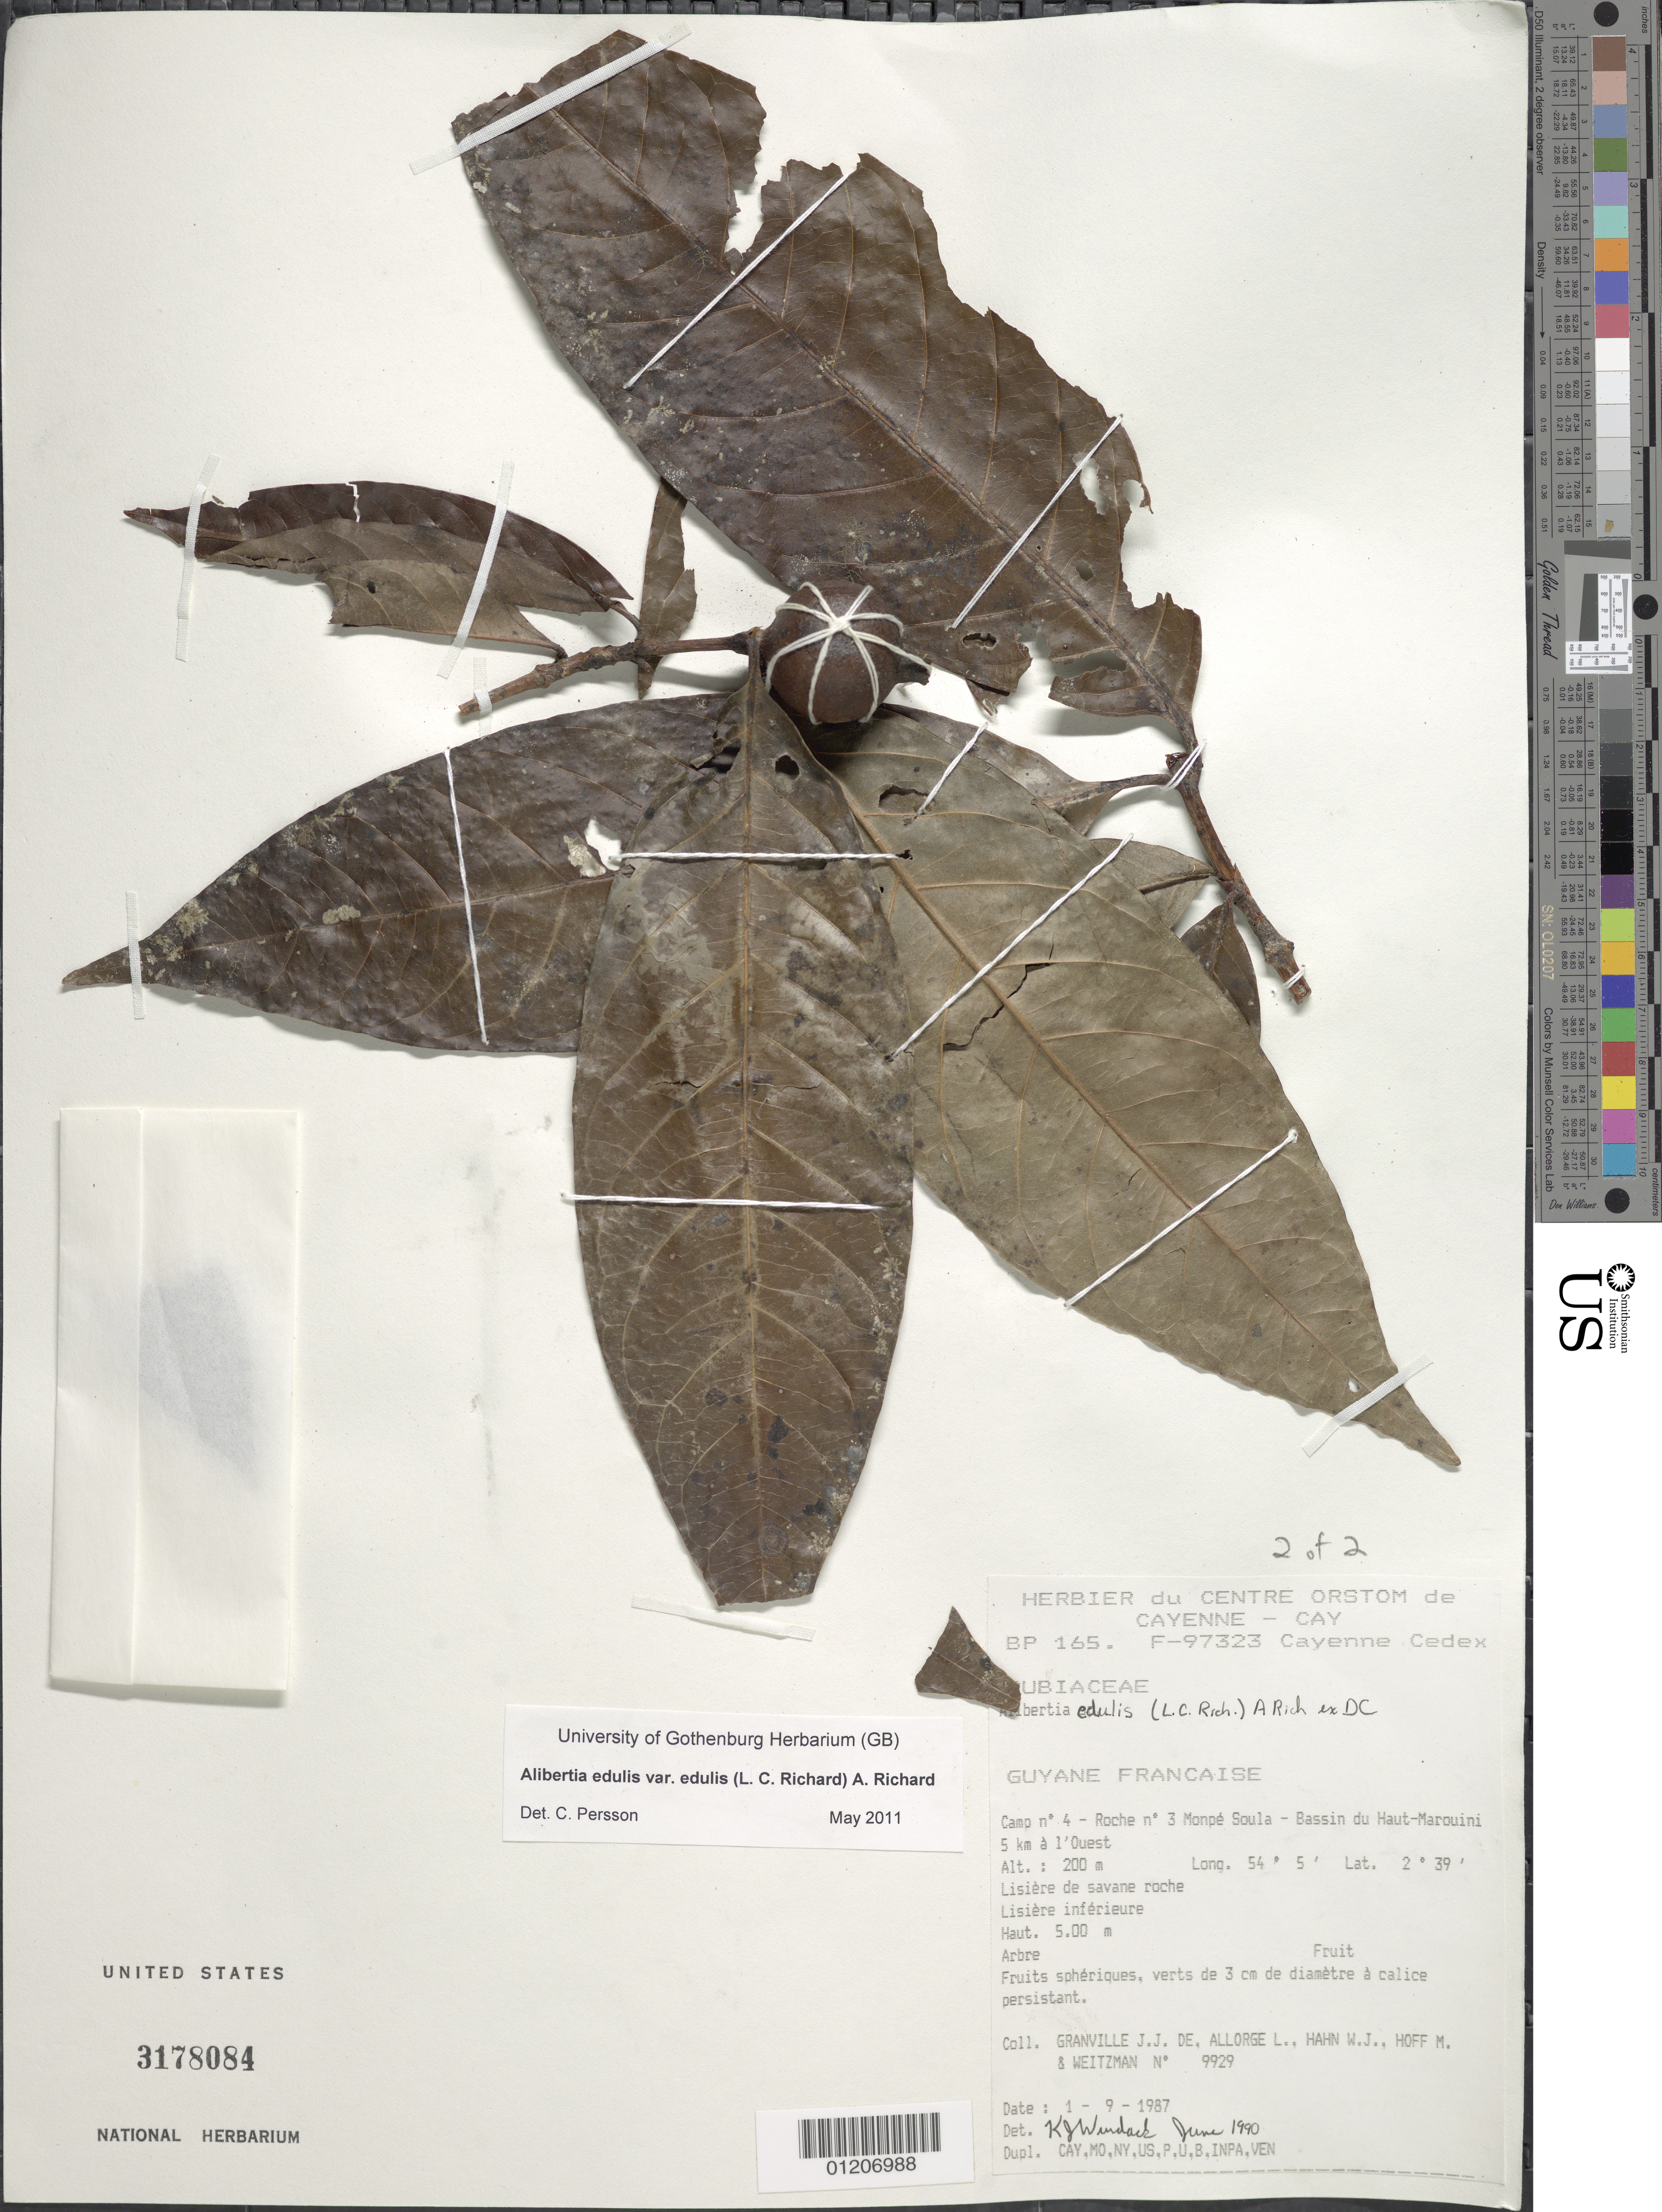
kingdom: Plantae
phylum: Tracheophyta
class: Magnoliopsida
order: Gentianales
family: Rubiaceae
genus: Alibertia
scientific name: Alibertia edulis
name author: (Rich.) A. Rich. ex DC.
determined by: Wurdack, Kenneth J., (US), Smithsonian Institution - National Museum of Natural History (UNITED STATES)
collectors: J.-J. de Granville, L. Allorge, W. J. Hahn, M. Hoff & A. L. Weitzman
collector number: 9929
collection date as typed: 1-Sep-90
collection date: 1990-09-01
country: French Guiana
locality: Monpé Soula, Camp #4, roche no. 3; Bassin du Haut-Marouini, 5 km W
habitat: Rocky savanna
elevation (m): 200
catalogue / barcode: US 3178084